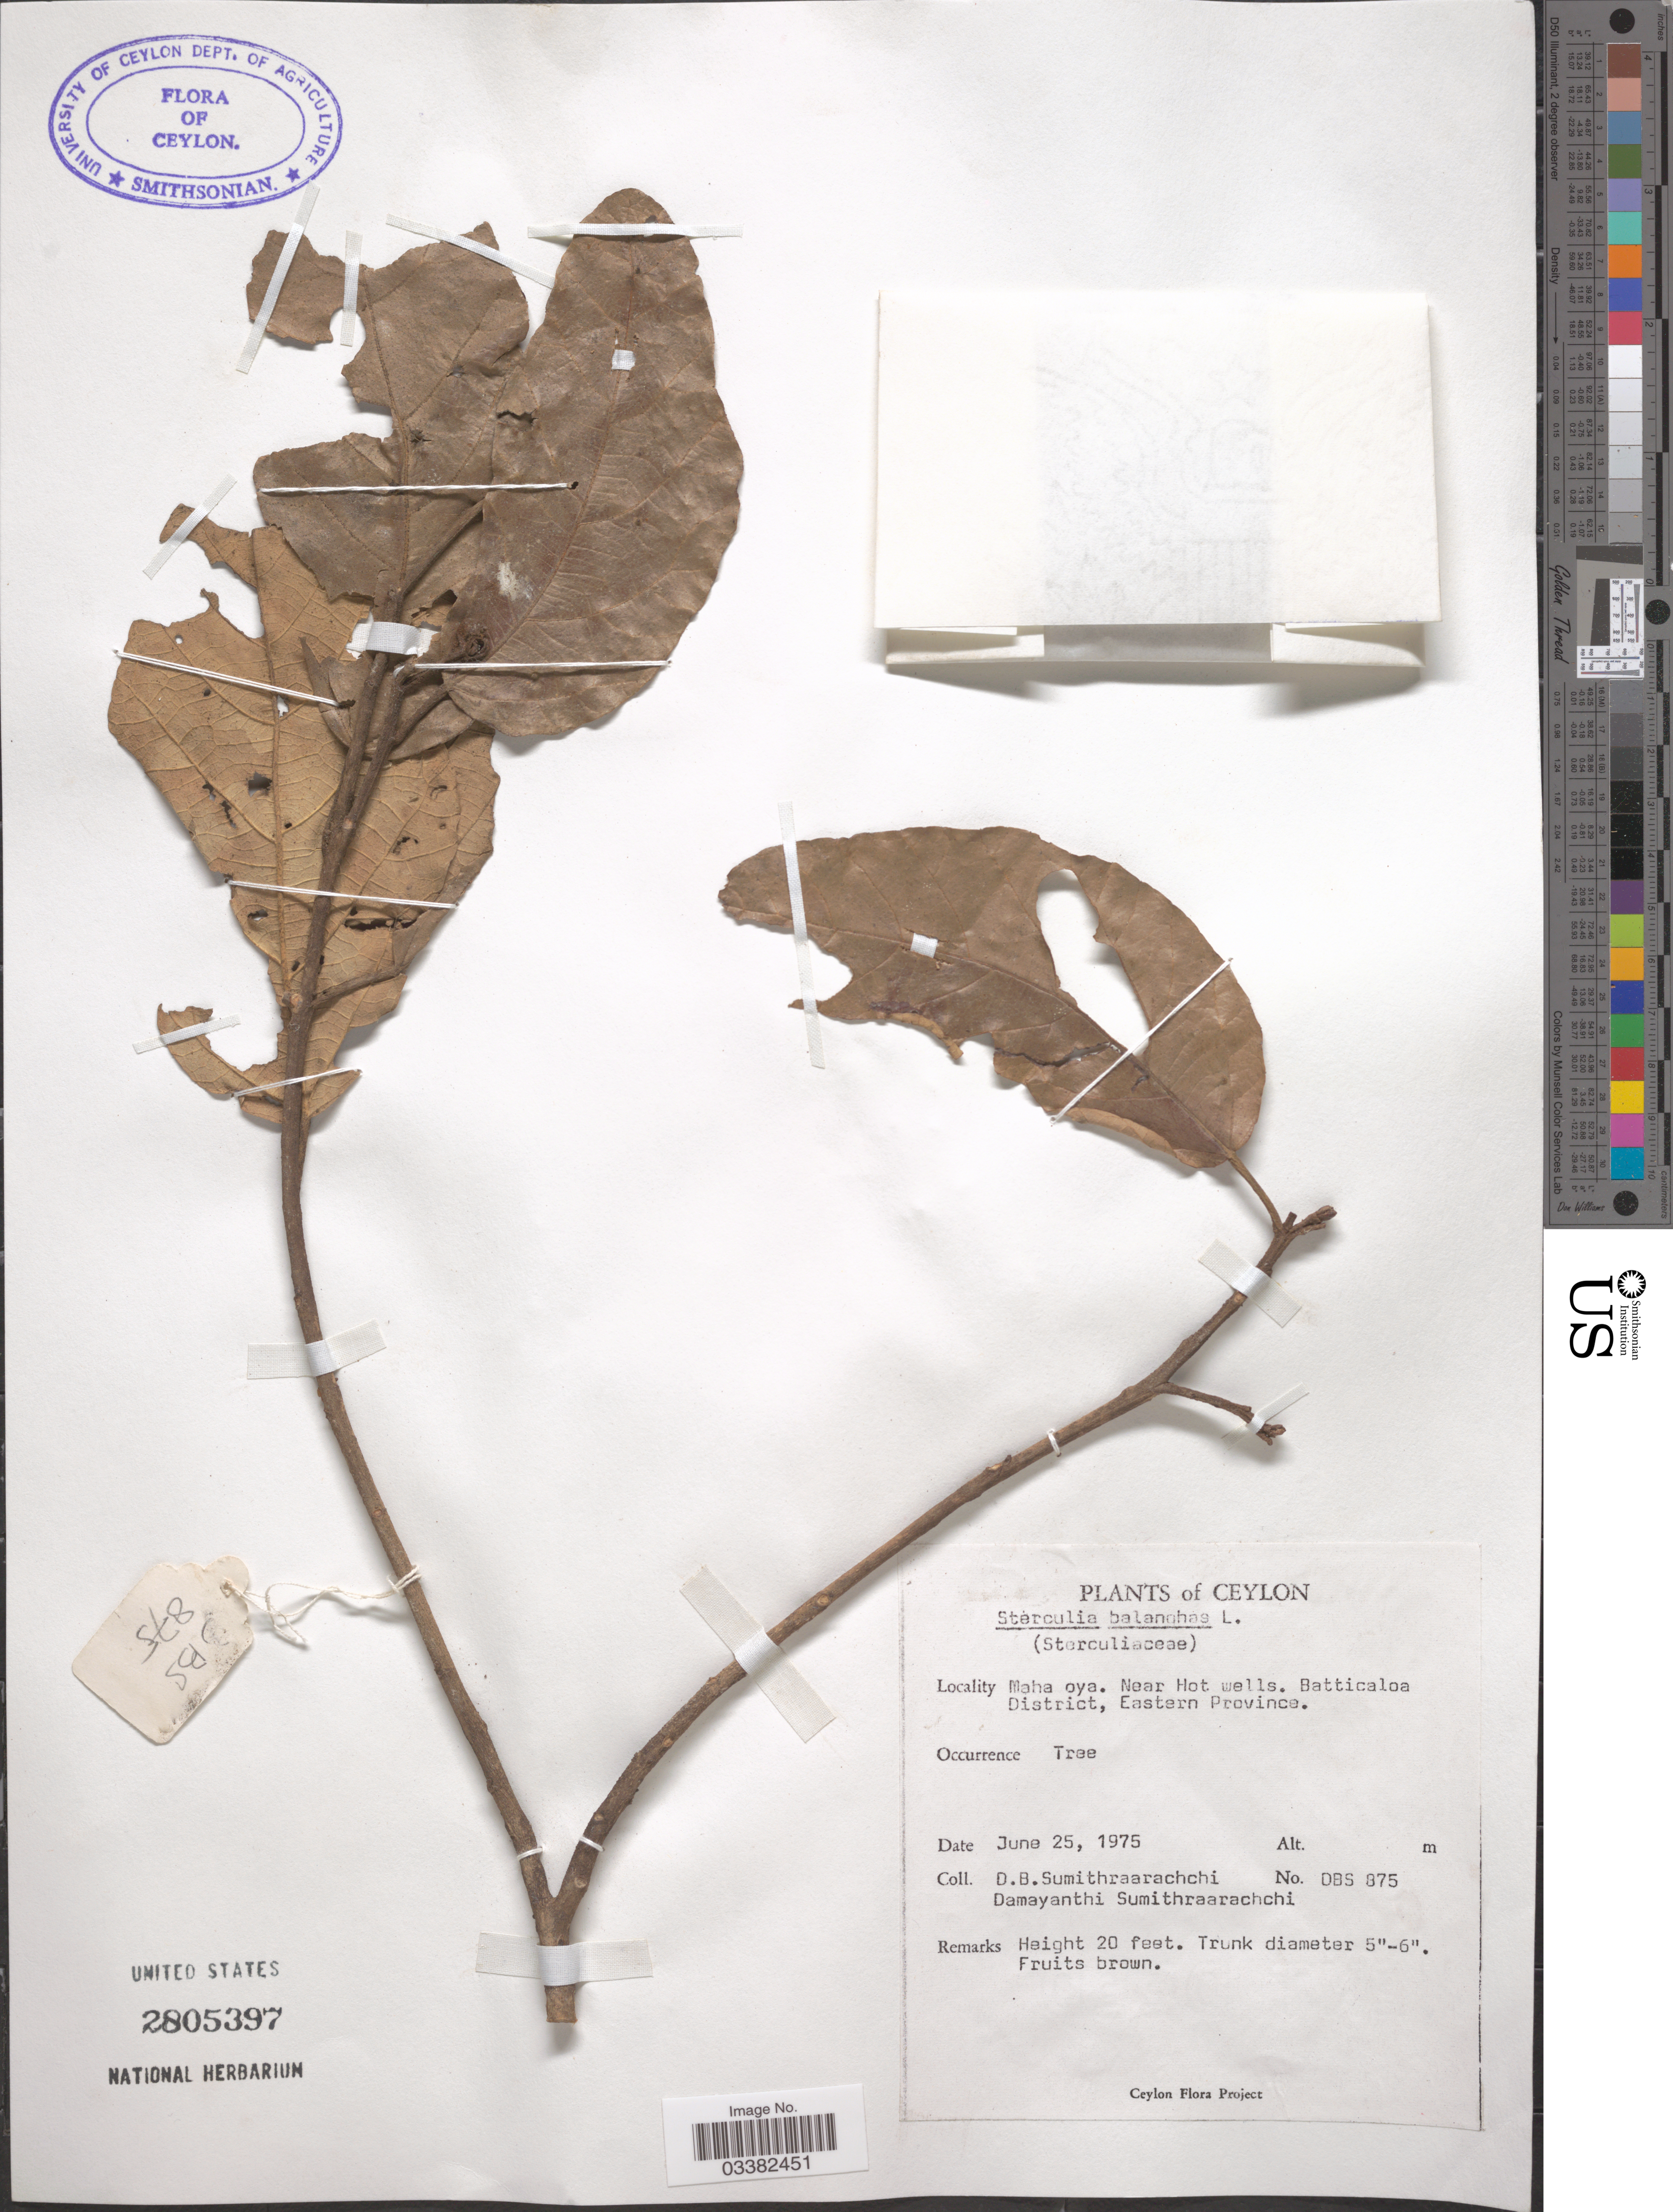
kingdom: Plantae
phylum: Tracheophyta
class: Magnoliopsida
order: Malvales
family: Malvaceae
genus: Sterculia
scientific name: Sterculia balanghas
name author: L.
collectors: D. B. Sumithraarachchi & D. Sumithraarachchi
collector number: DBS 875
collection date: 1975-06-25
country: Sri Lanka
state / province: Eastern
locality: Ceylon. Maha oya. Near Hot wells. Batticaloa District.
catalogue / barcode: US 2805397